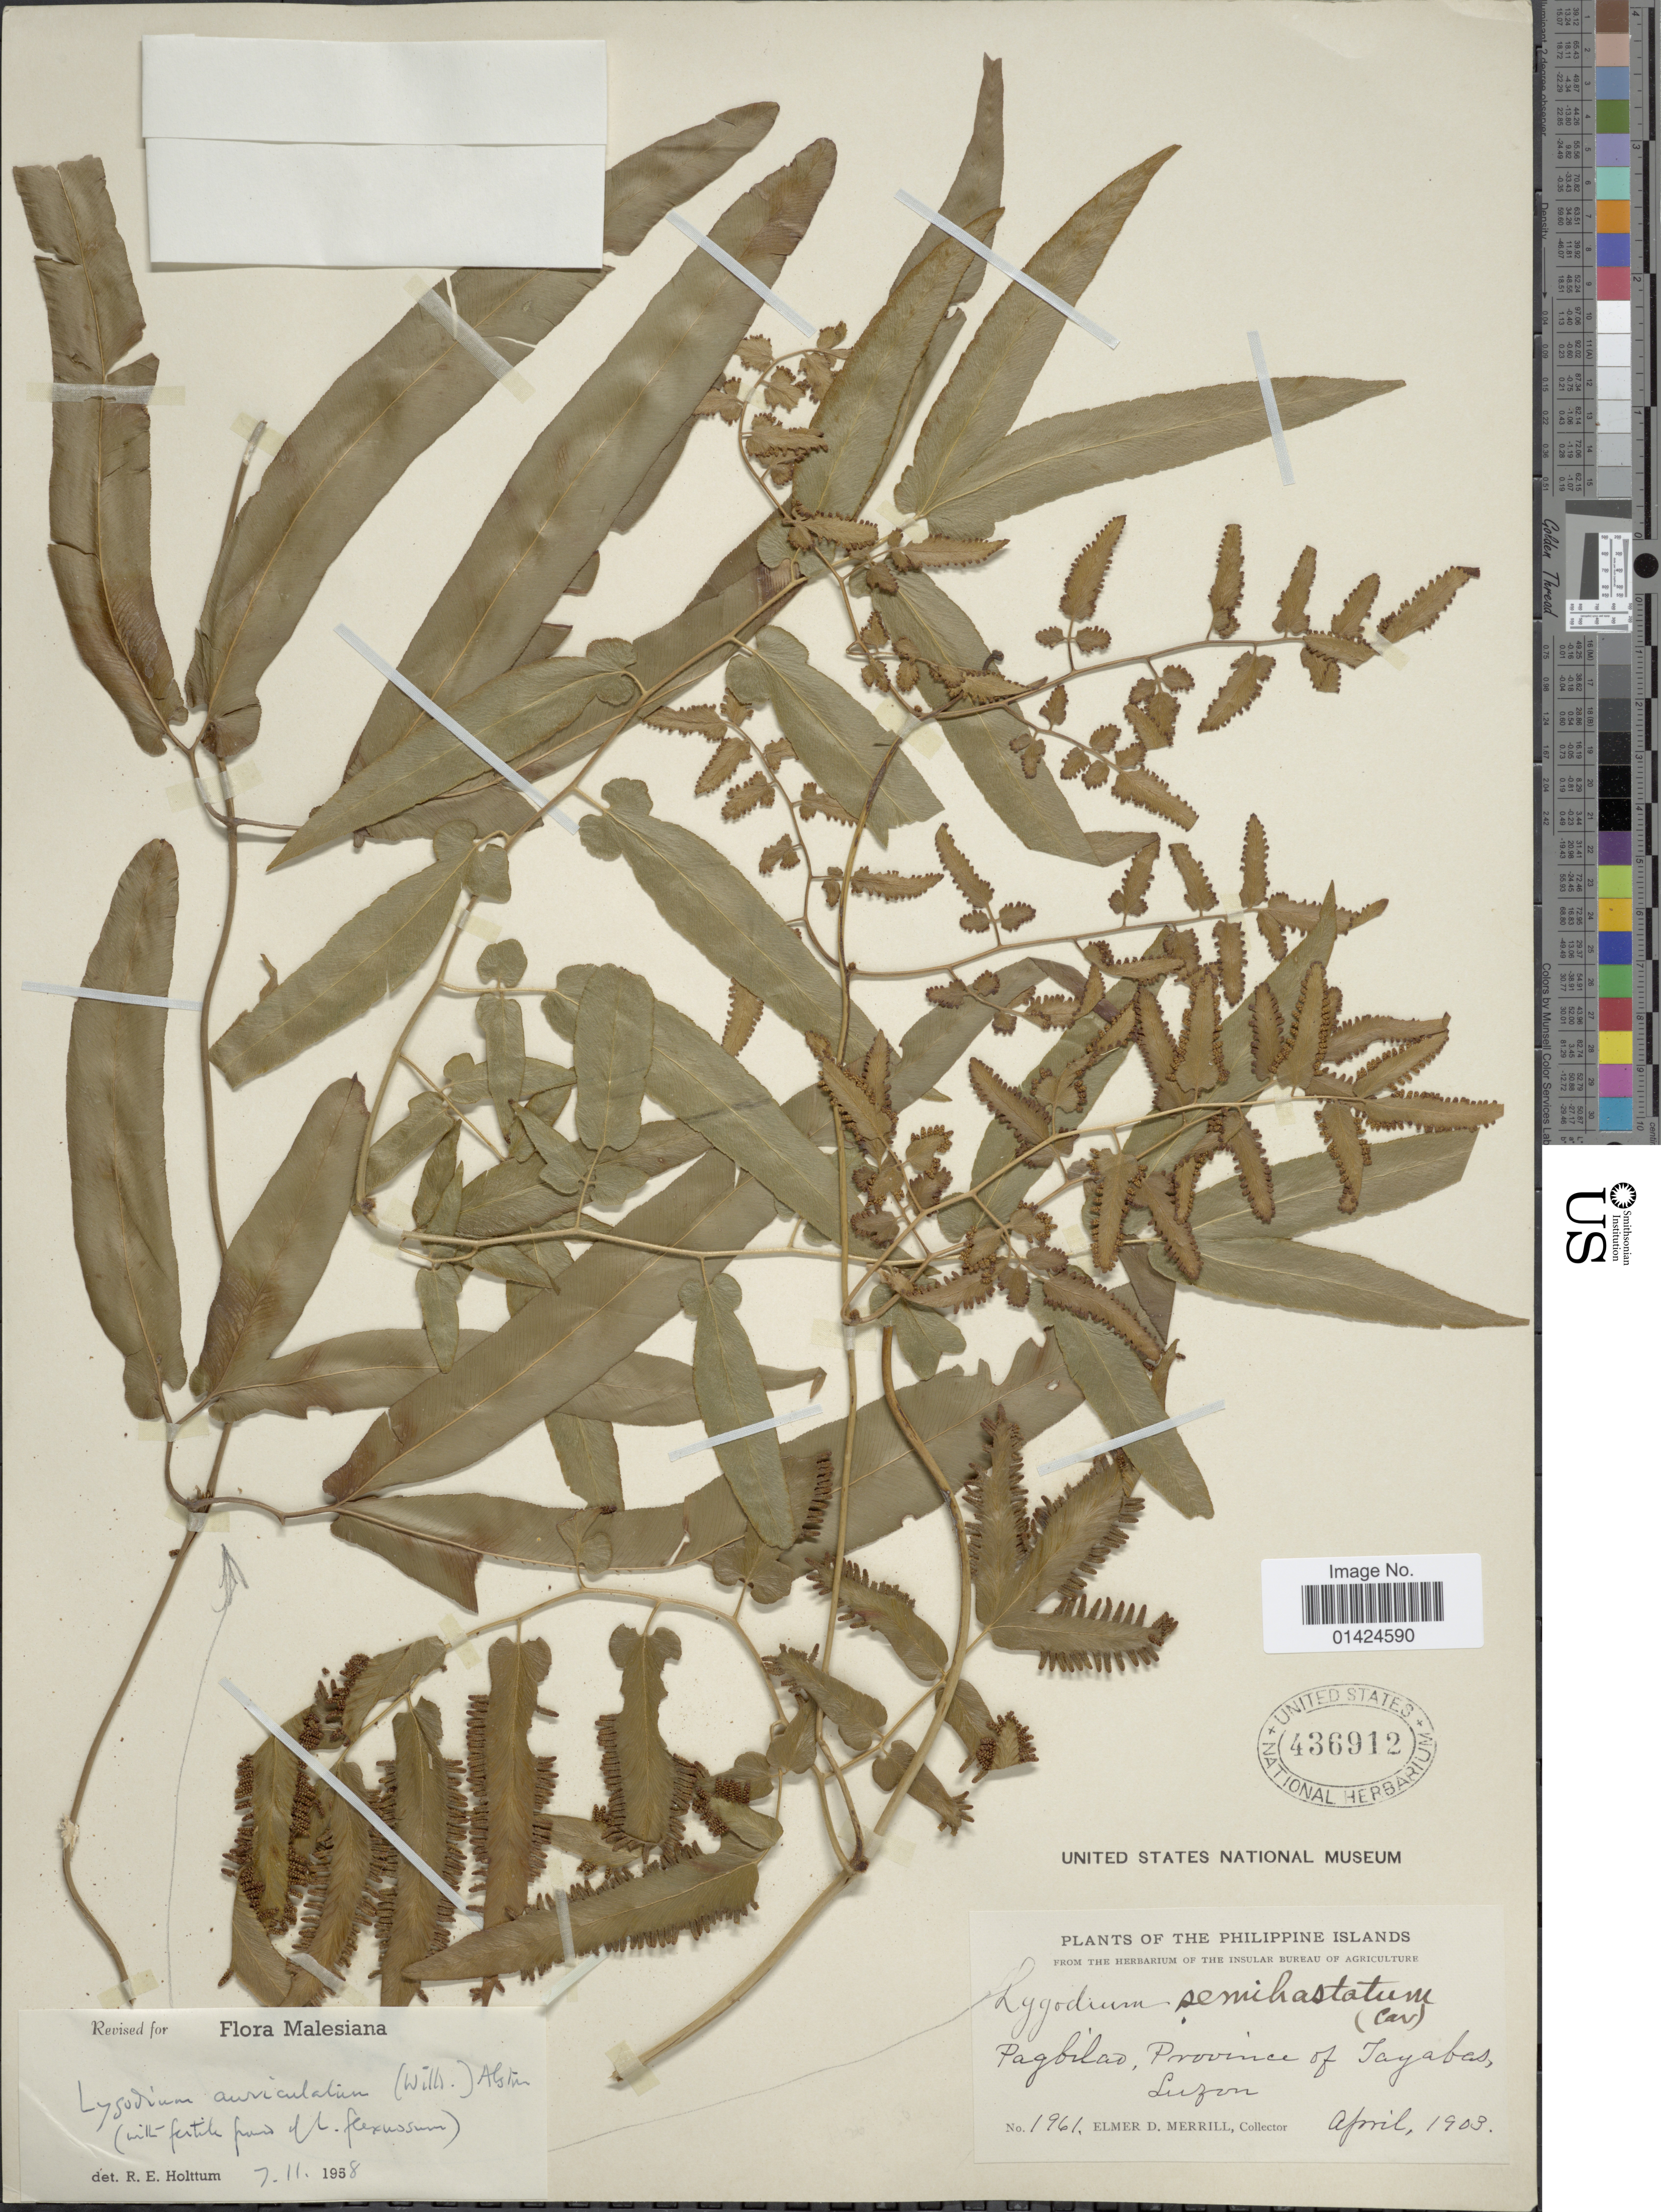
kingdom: Plantae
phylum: Tracheophyta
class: Polypodiopsida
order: Schizaeales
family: Lygodiaceae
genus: Lygodium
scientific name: Lygodium auriculatum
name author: (Willd.) Alston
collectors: E. D. Merrill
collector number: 1961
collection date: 1903-04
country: Philippines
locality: Pagbilao, Province of Tayabas. Luzon.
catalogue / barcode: US 436912